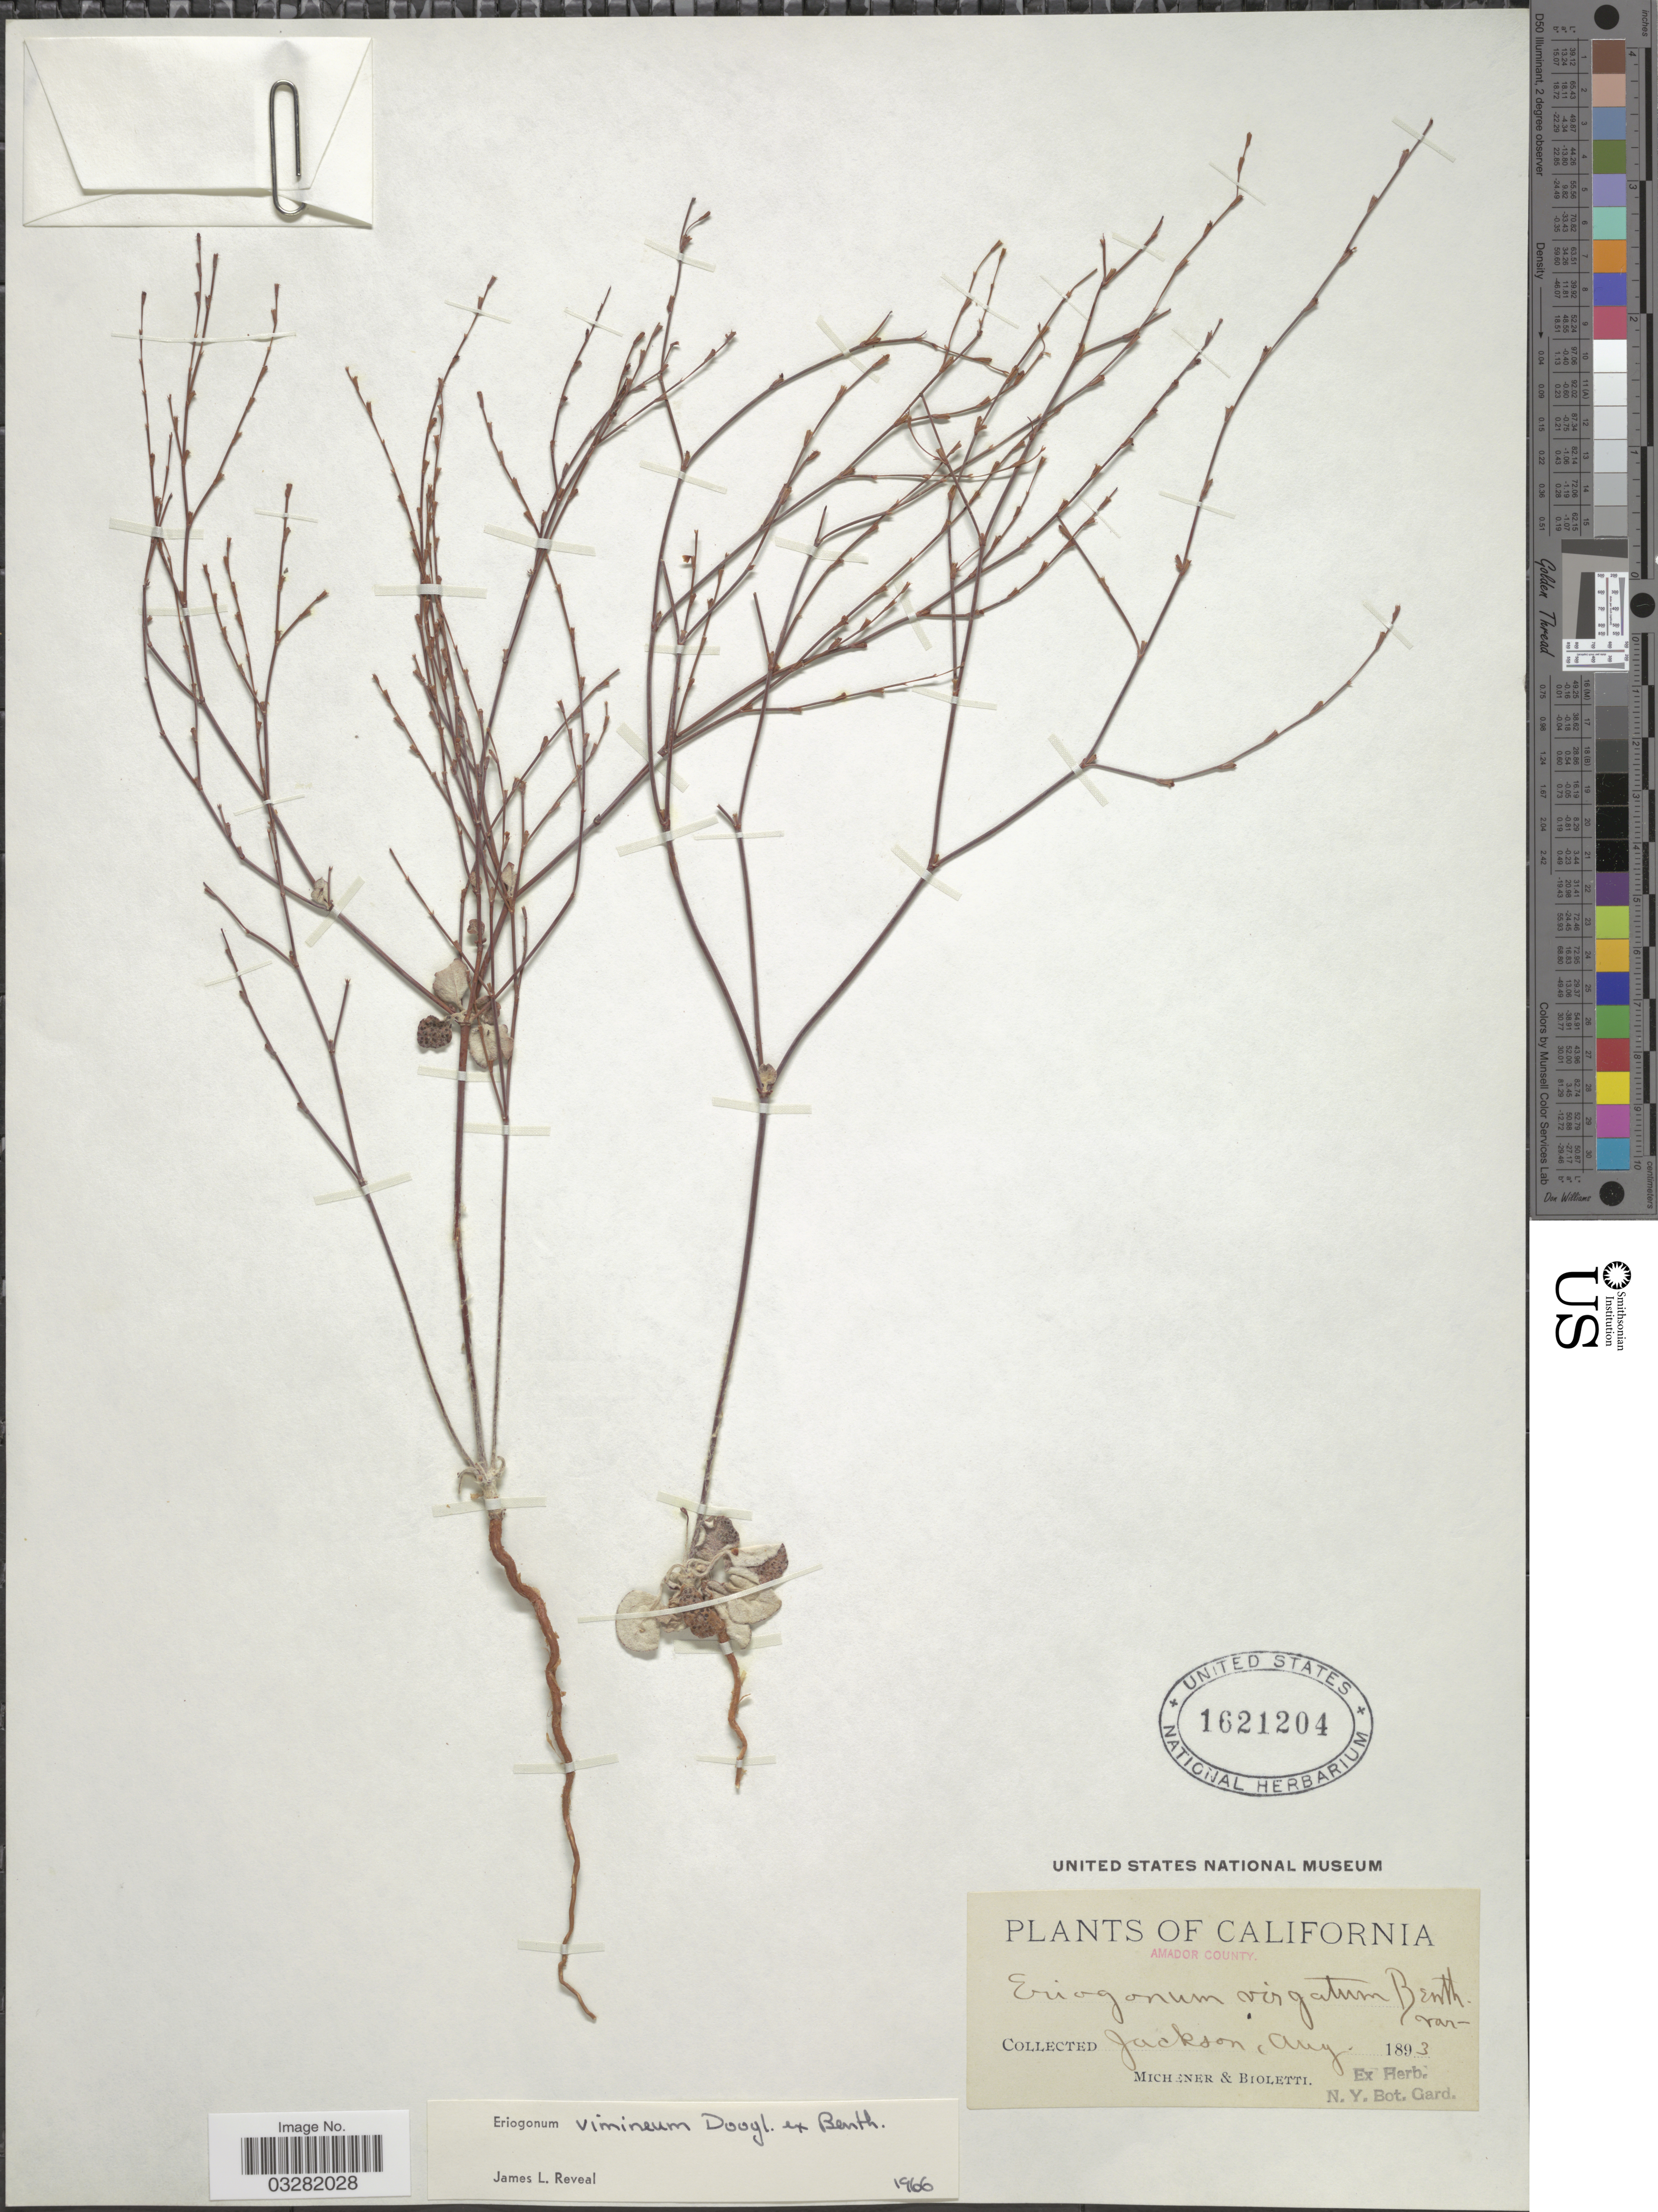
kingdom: Plantae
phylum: Tracheophyta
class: Magnoliopsida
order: Caryophyllales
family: Polygonaceae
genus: Eriogonum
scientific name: Eriogonum vimineum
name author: Douglas ex Benth.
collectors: -. Michener & -- Bioletti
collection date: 1893-08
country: United States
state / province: California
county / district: Amador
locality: Amador County. Jackson County.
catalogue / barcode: US 1621204